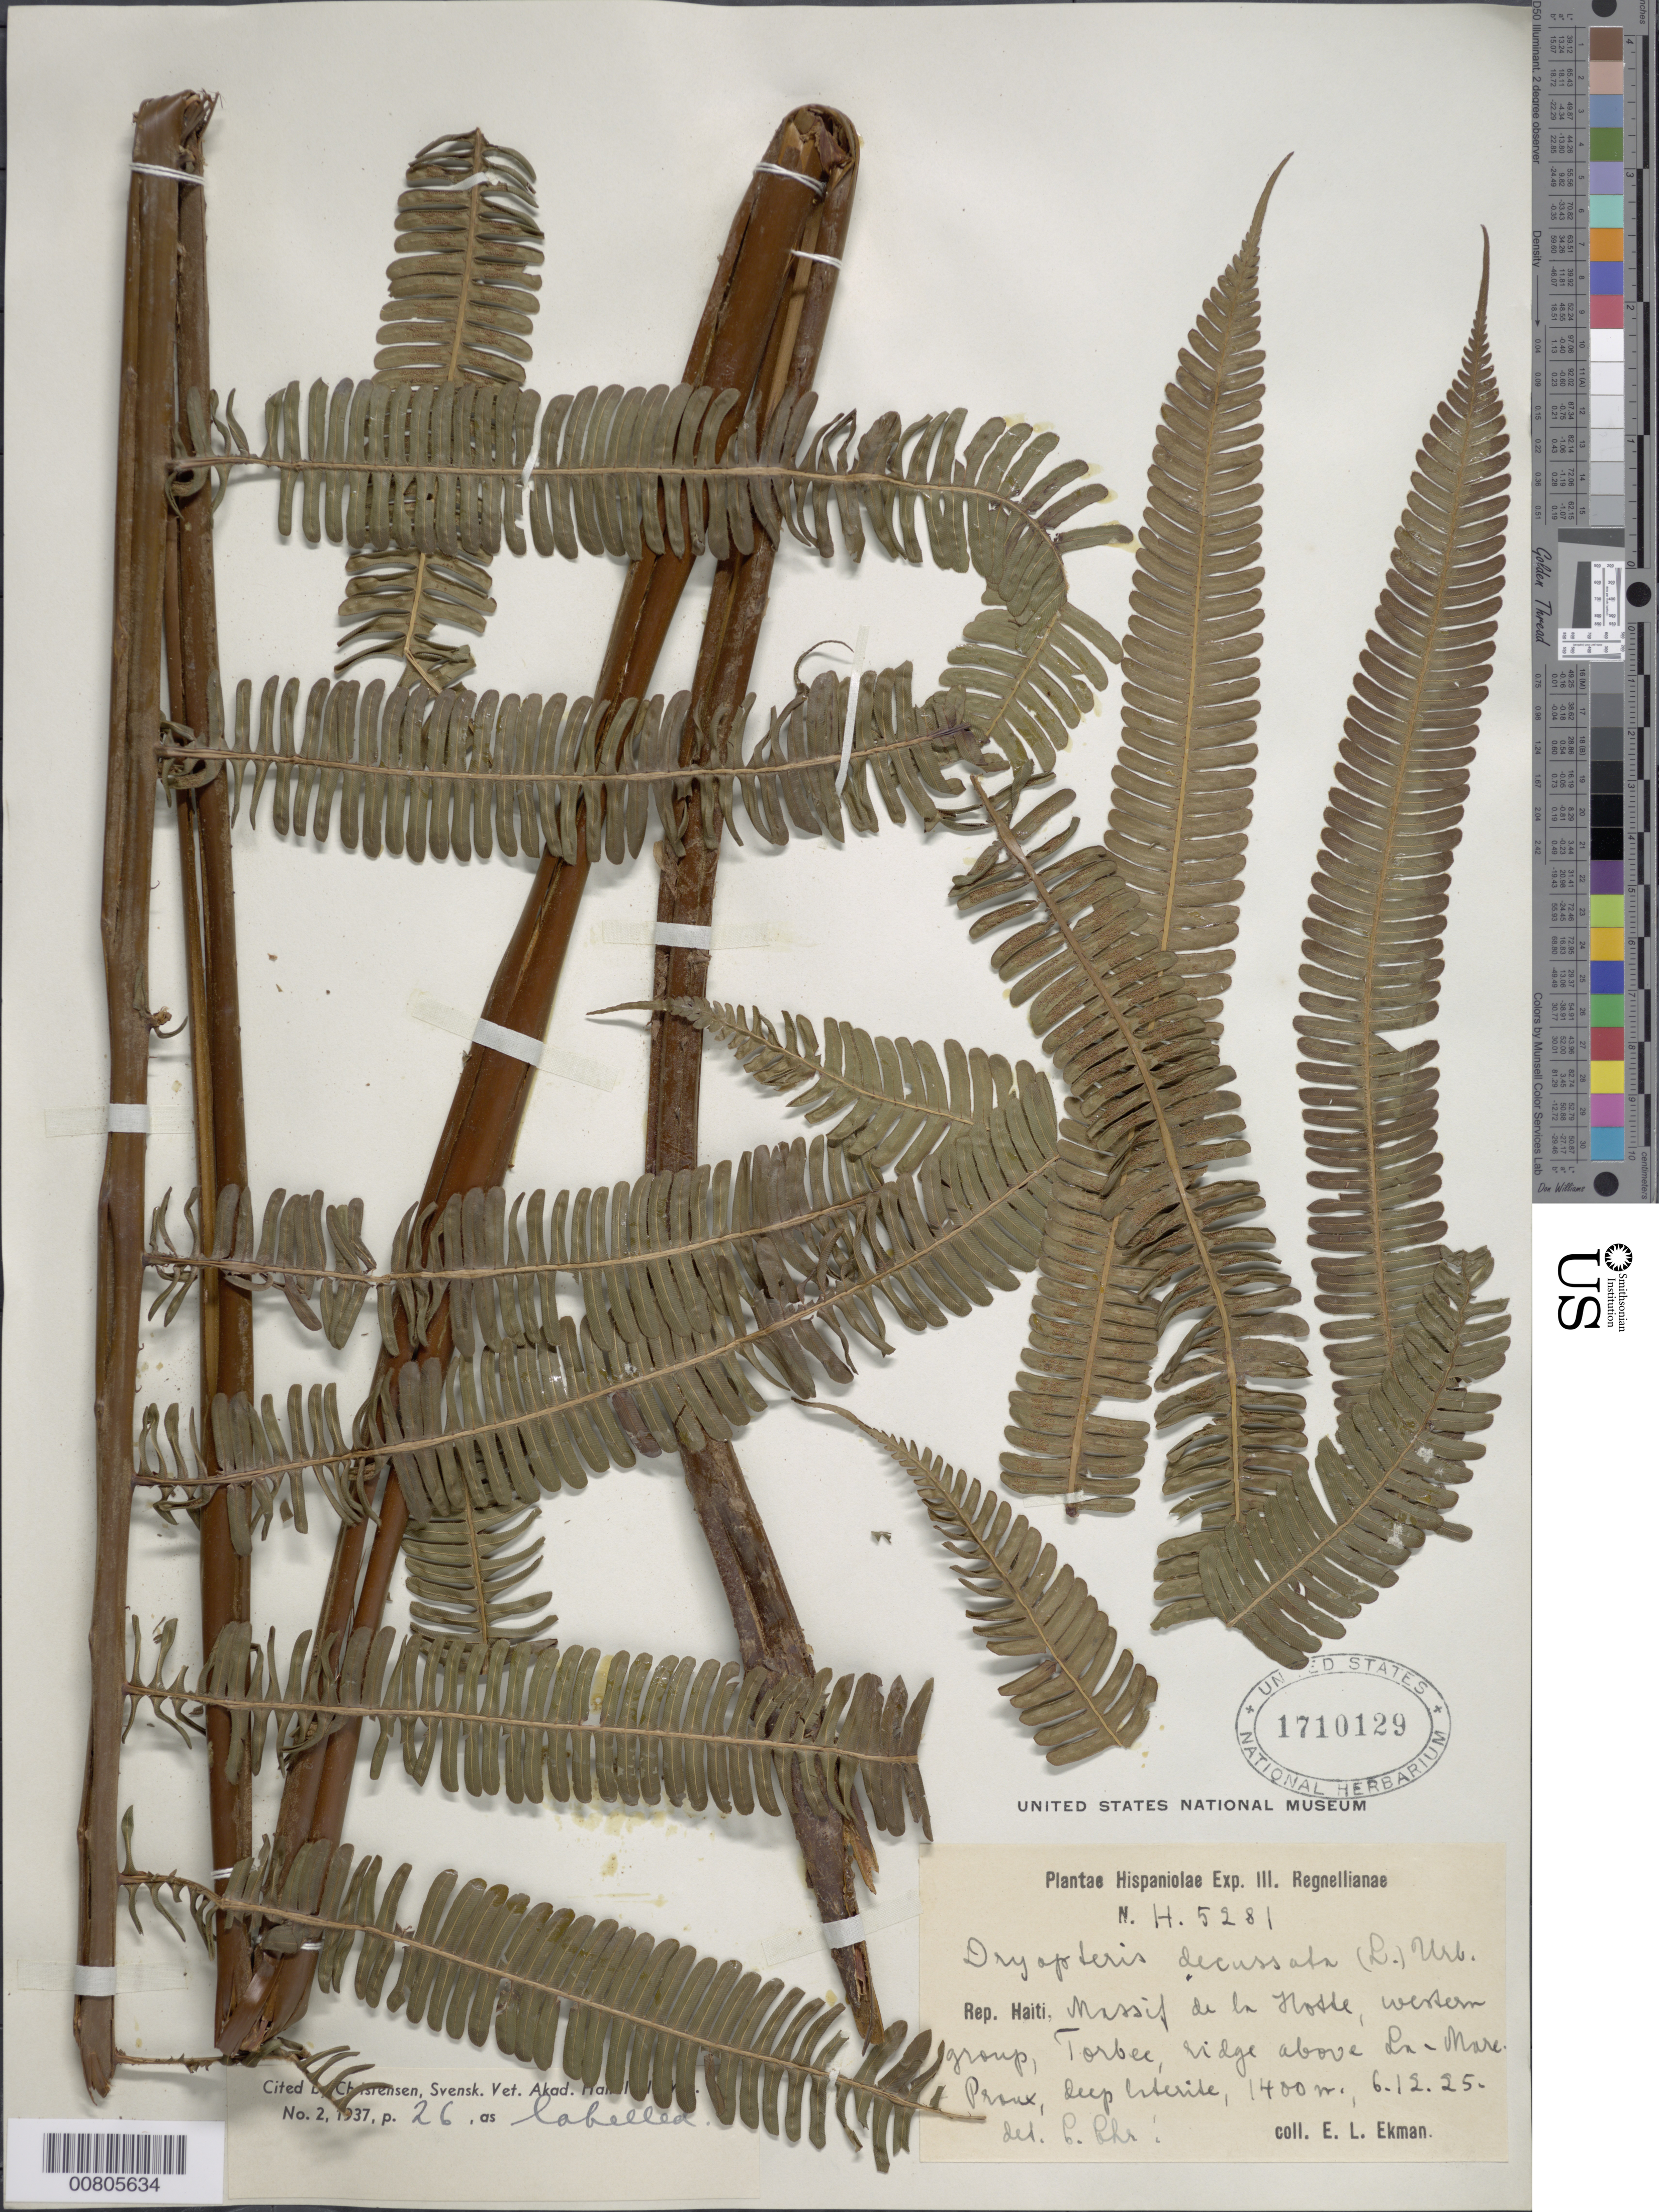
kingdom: Plantae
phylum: Tracheophyta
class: Polypodiopsida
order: Polypodiales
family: Thelypteridaceae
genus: Steiropteris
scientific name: Steiropteris decussata (L.) comb. nov., ined. 2015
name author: (L.)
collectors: E. L. Ekman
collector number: H 5281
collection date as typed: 06 Dec 1925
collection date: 1925-12-06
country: Haiti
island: Hispaniola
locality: Massif de la Hotte, western group, Torbec, above La Marc Proux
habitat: Ridge, deep laterite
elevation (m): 1400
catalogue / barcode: US 1710129